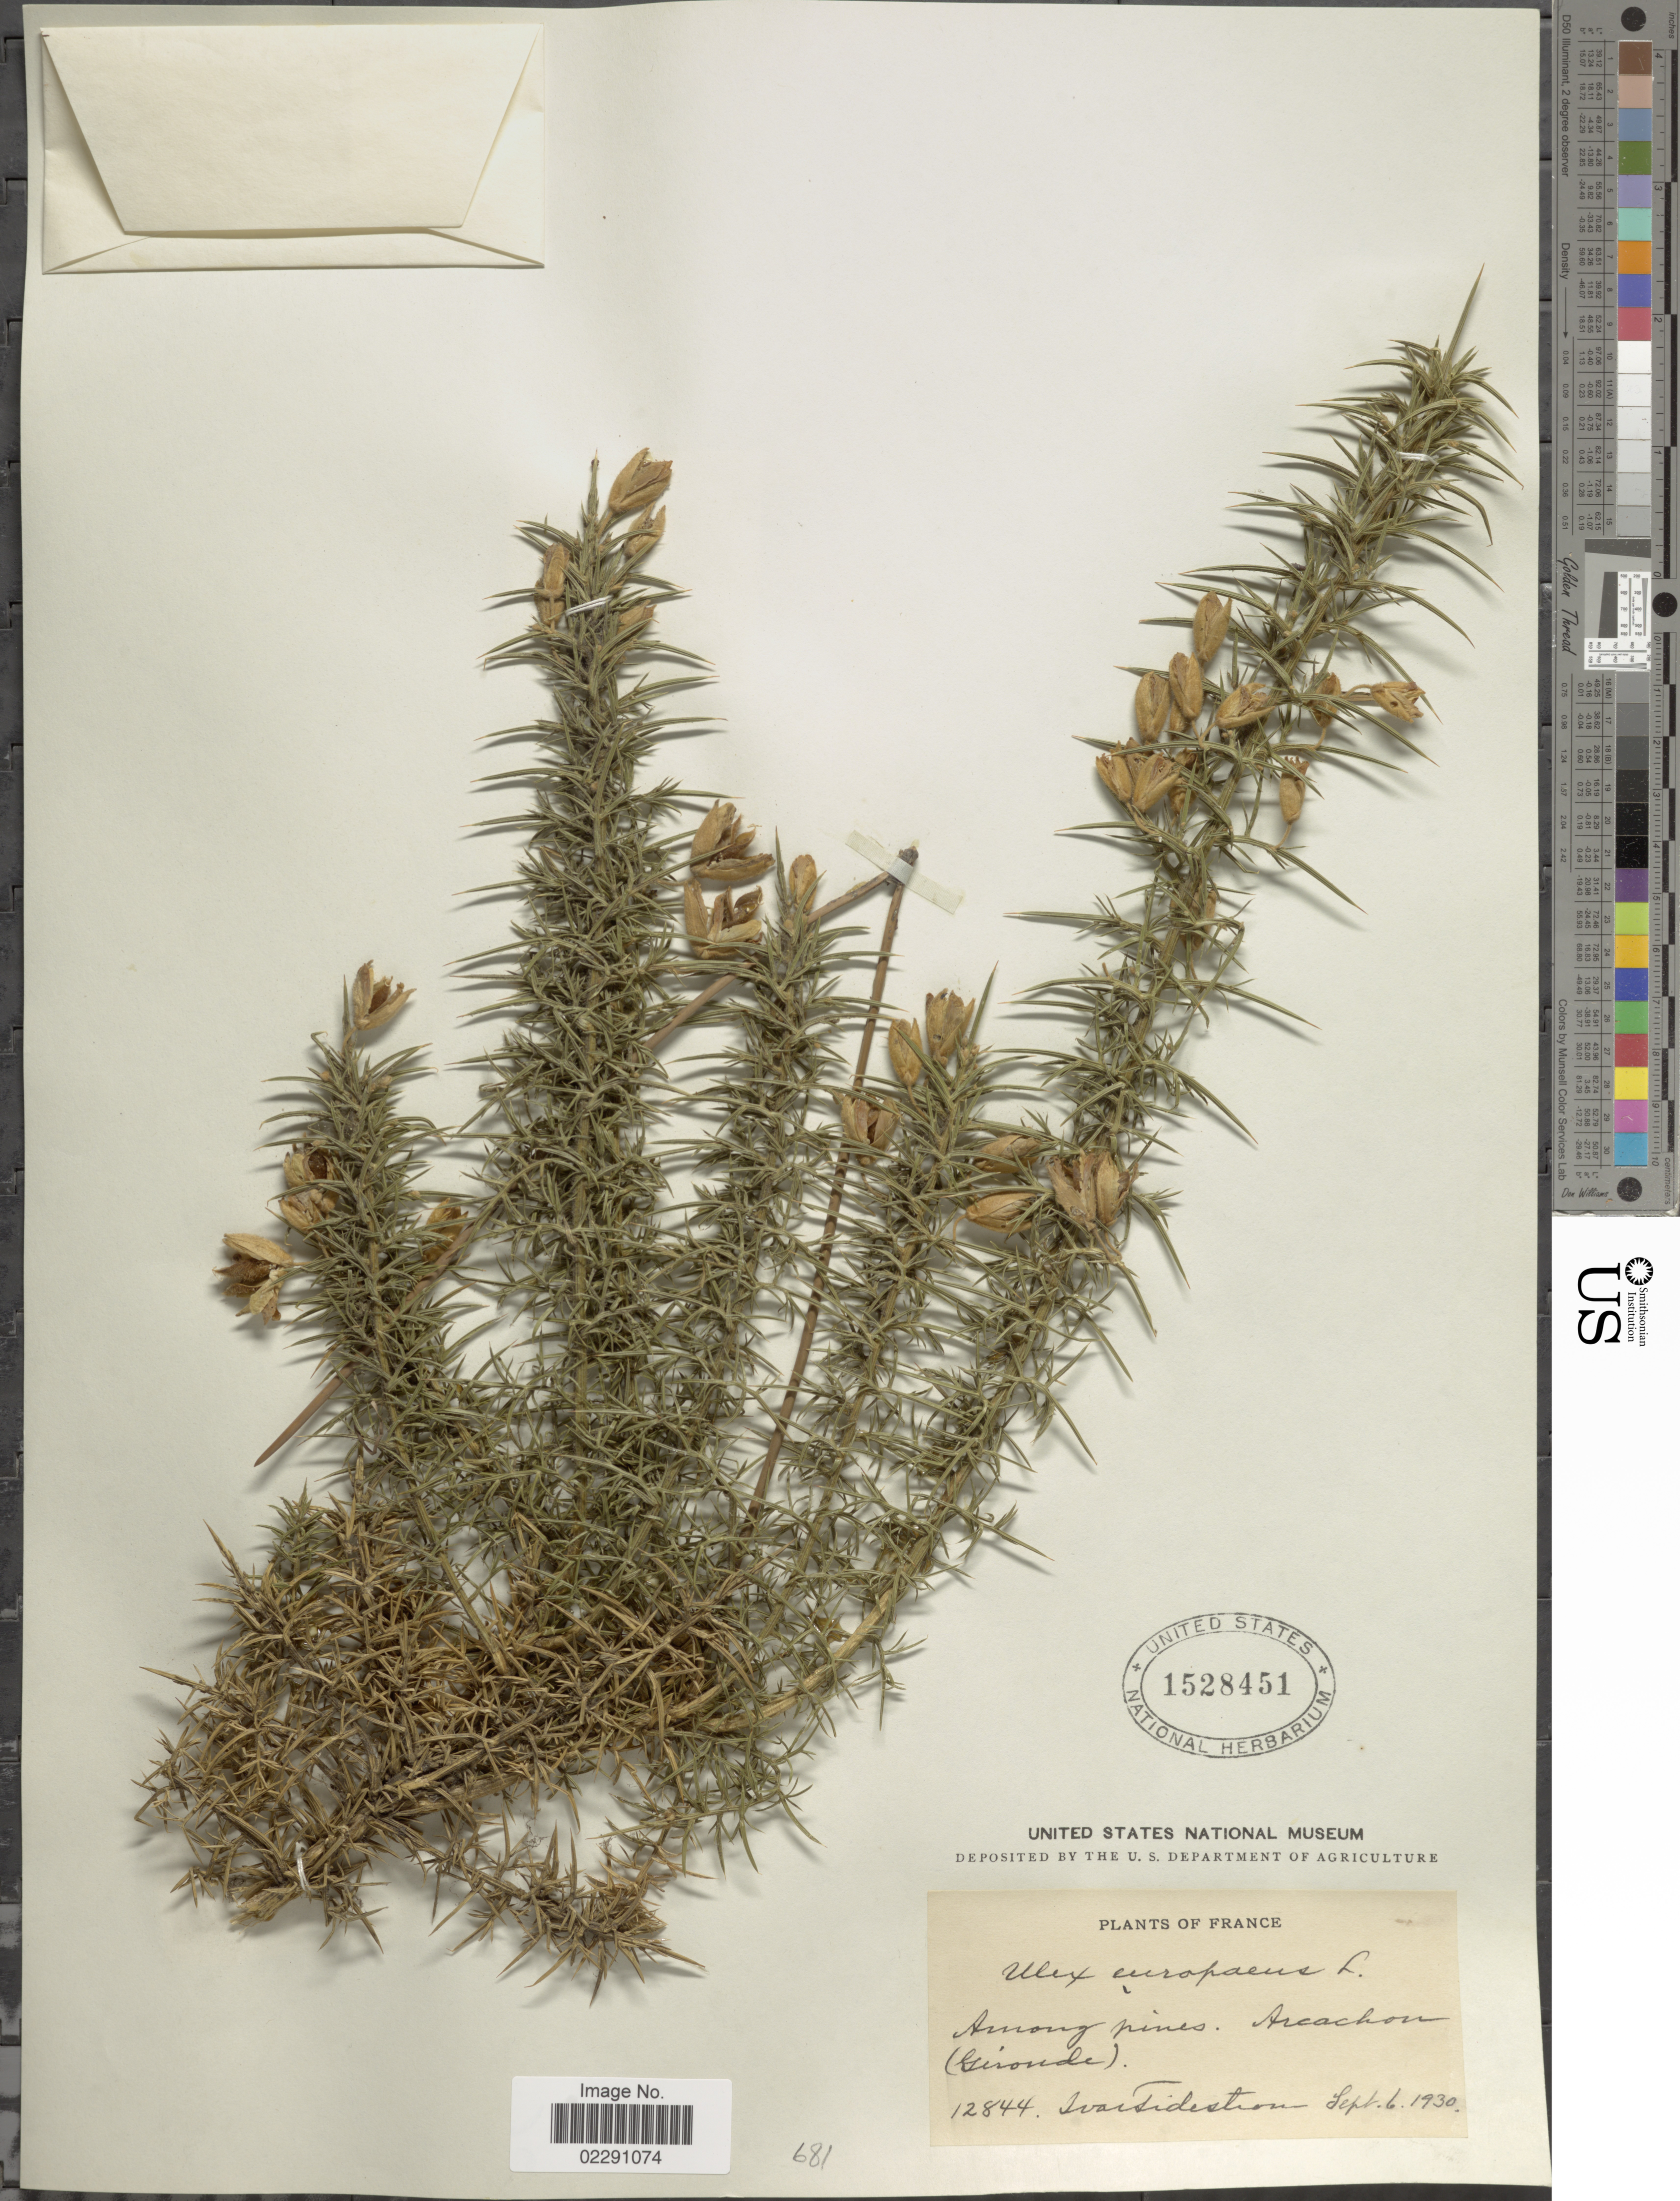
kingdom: Plantae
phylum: Tracheophyta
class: Magnoliopsida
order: Fabales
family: Fabaceae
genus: Ulex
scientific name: Ulex europaeus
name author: L.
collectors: I. F. Tidestrom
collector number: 12844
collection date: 1930-09-06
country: France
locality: Arcachon (Gironde)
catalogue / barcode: US 1528451